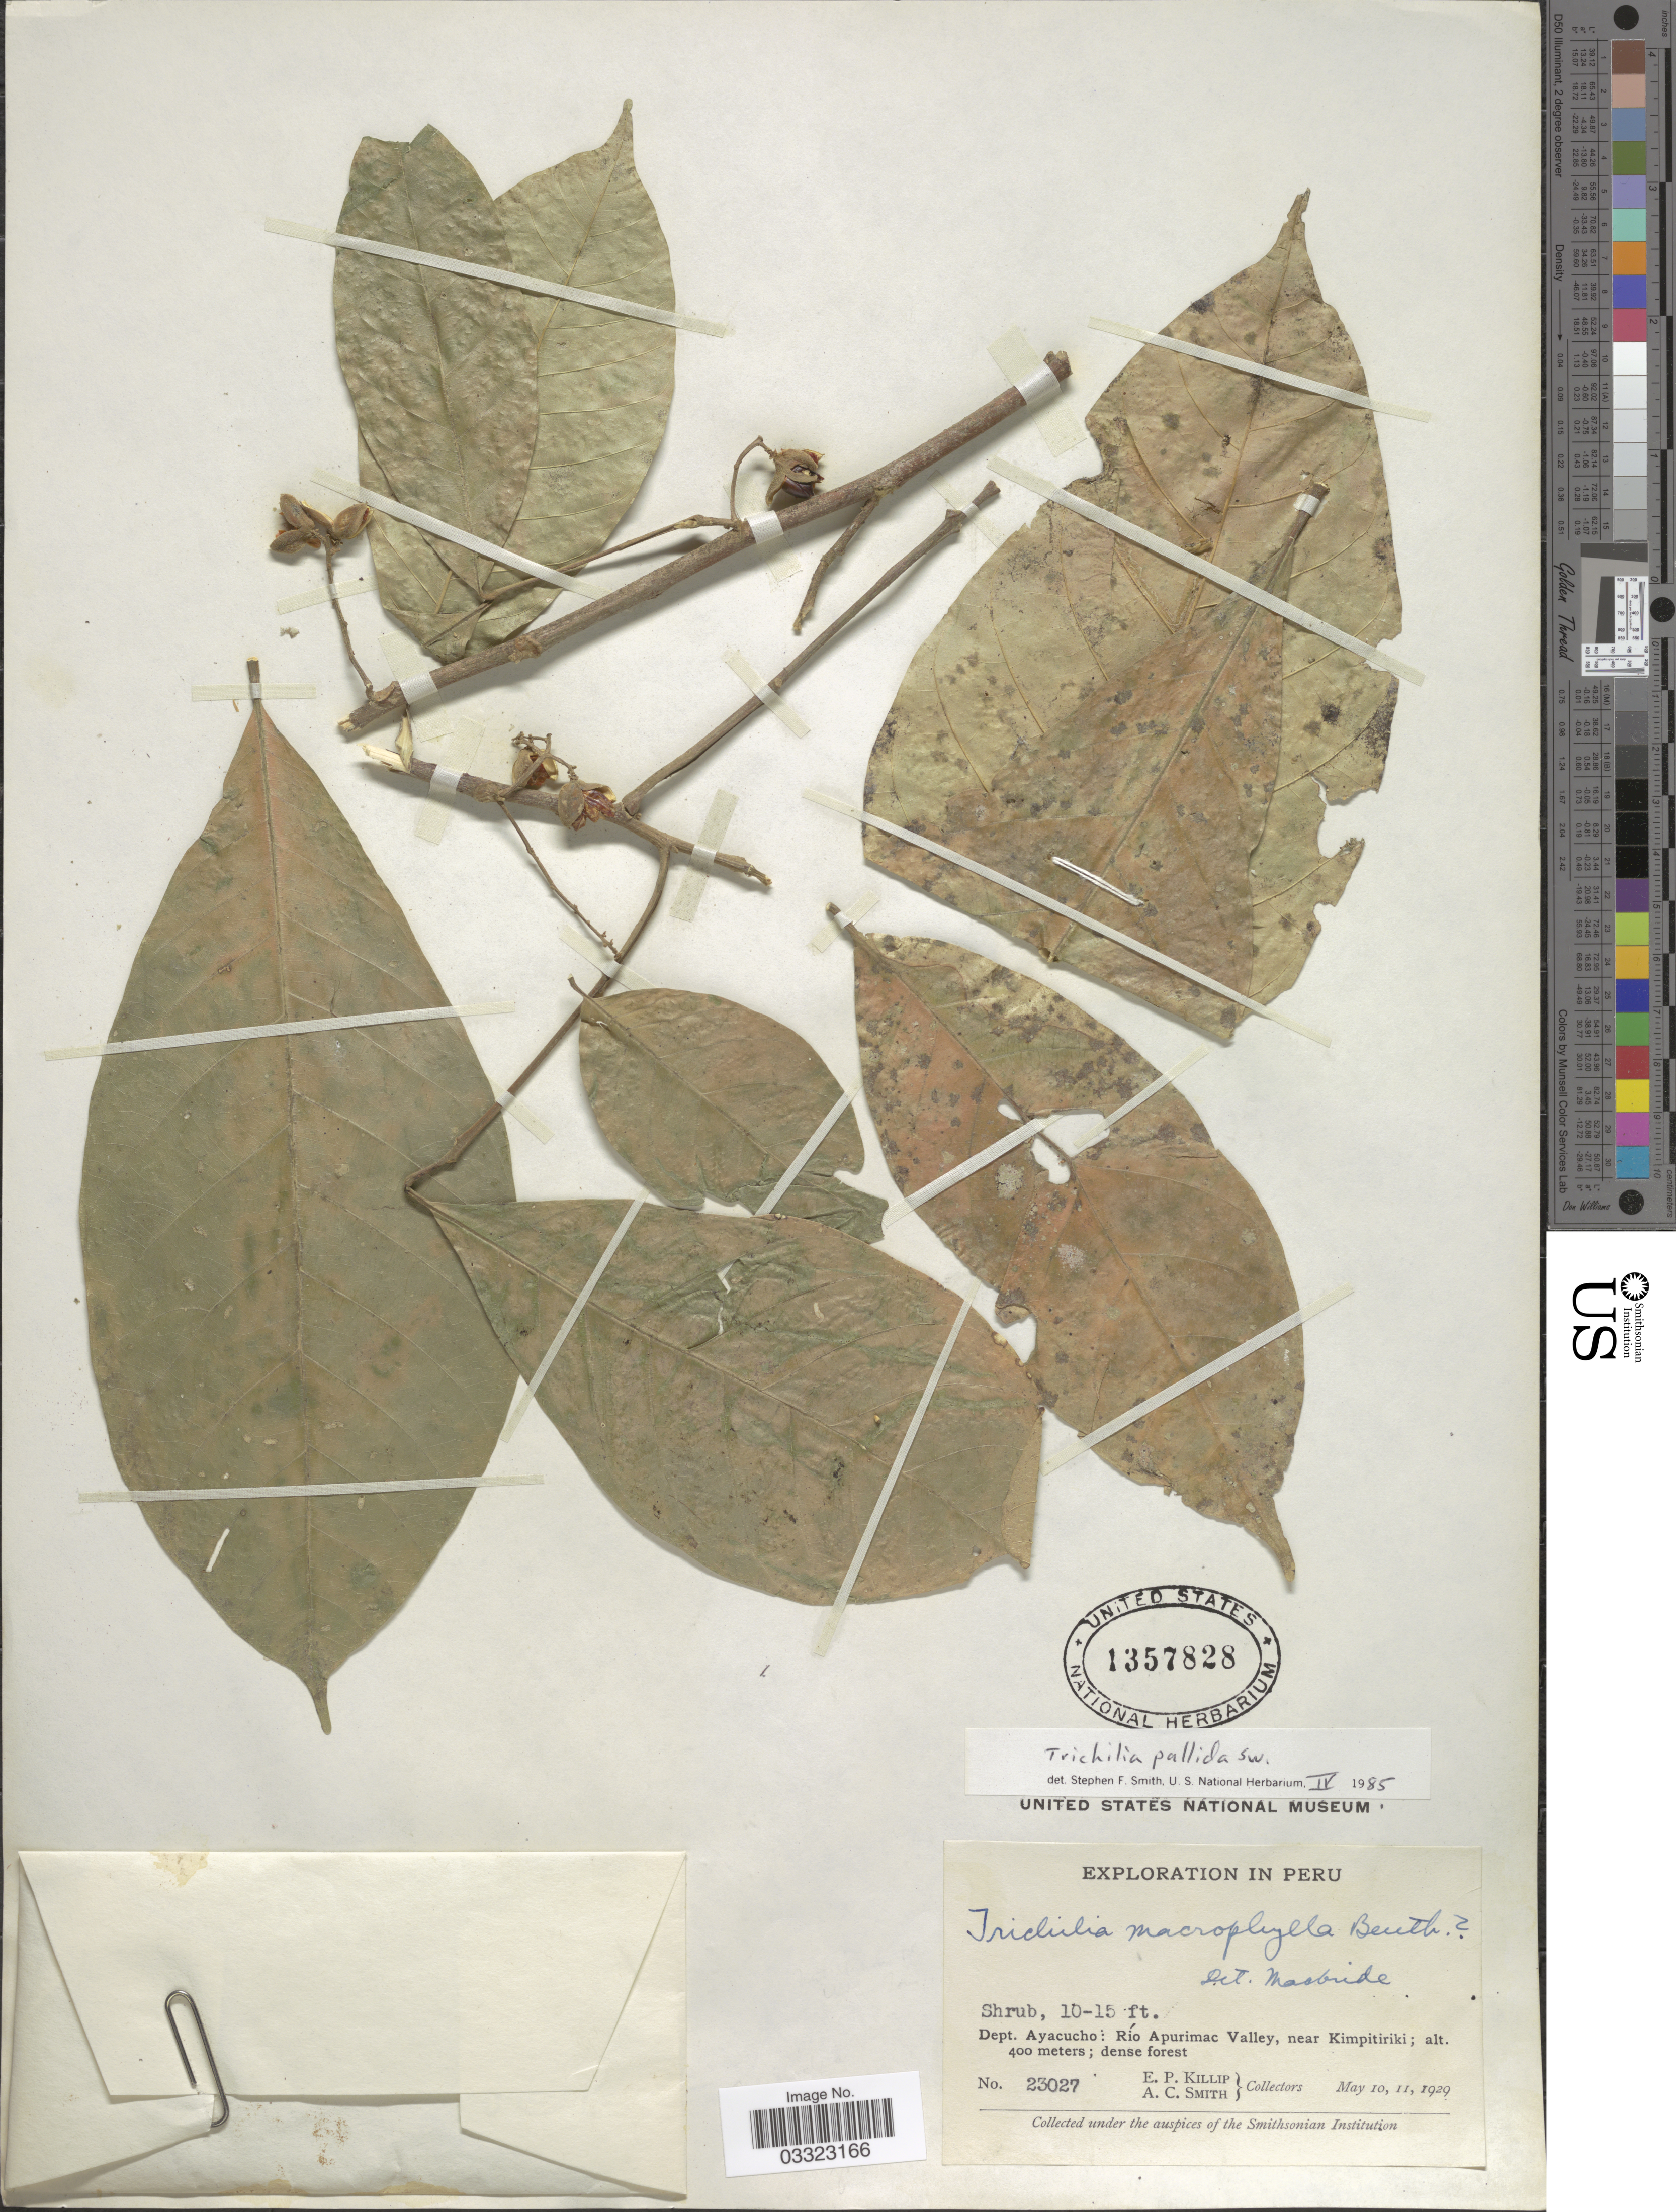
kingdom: Plantae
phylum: Tracheophyta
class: Magnoliopsida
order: Sapindales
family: Meliaceae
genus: Trichilia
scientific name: Trichilia pallida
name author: Sw.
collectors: E. P. Killip & A. C. Smith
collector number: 23027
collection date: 1929-05-10/1929-05-11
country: Peru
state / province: Ayacucho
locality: Dept. Ayacucho: Río Apurimac Valley, near Kimpitiriki.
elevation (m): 400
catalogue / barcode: US 1357828